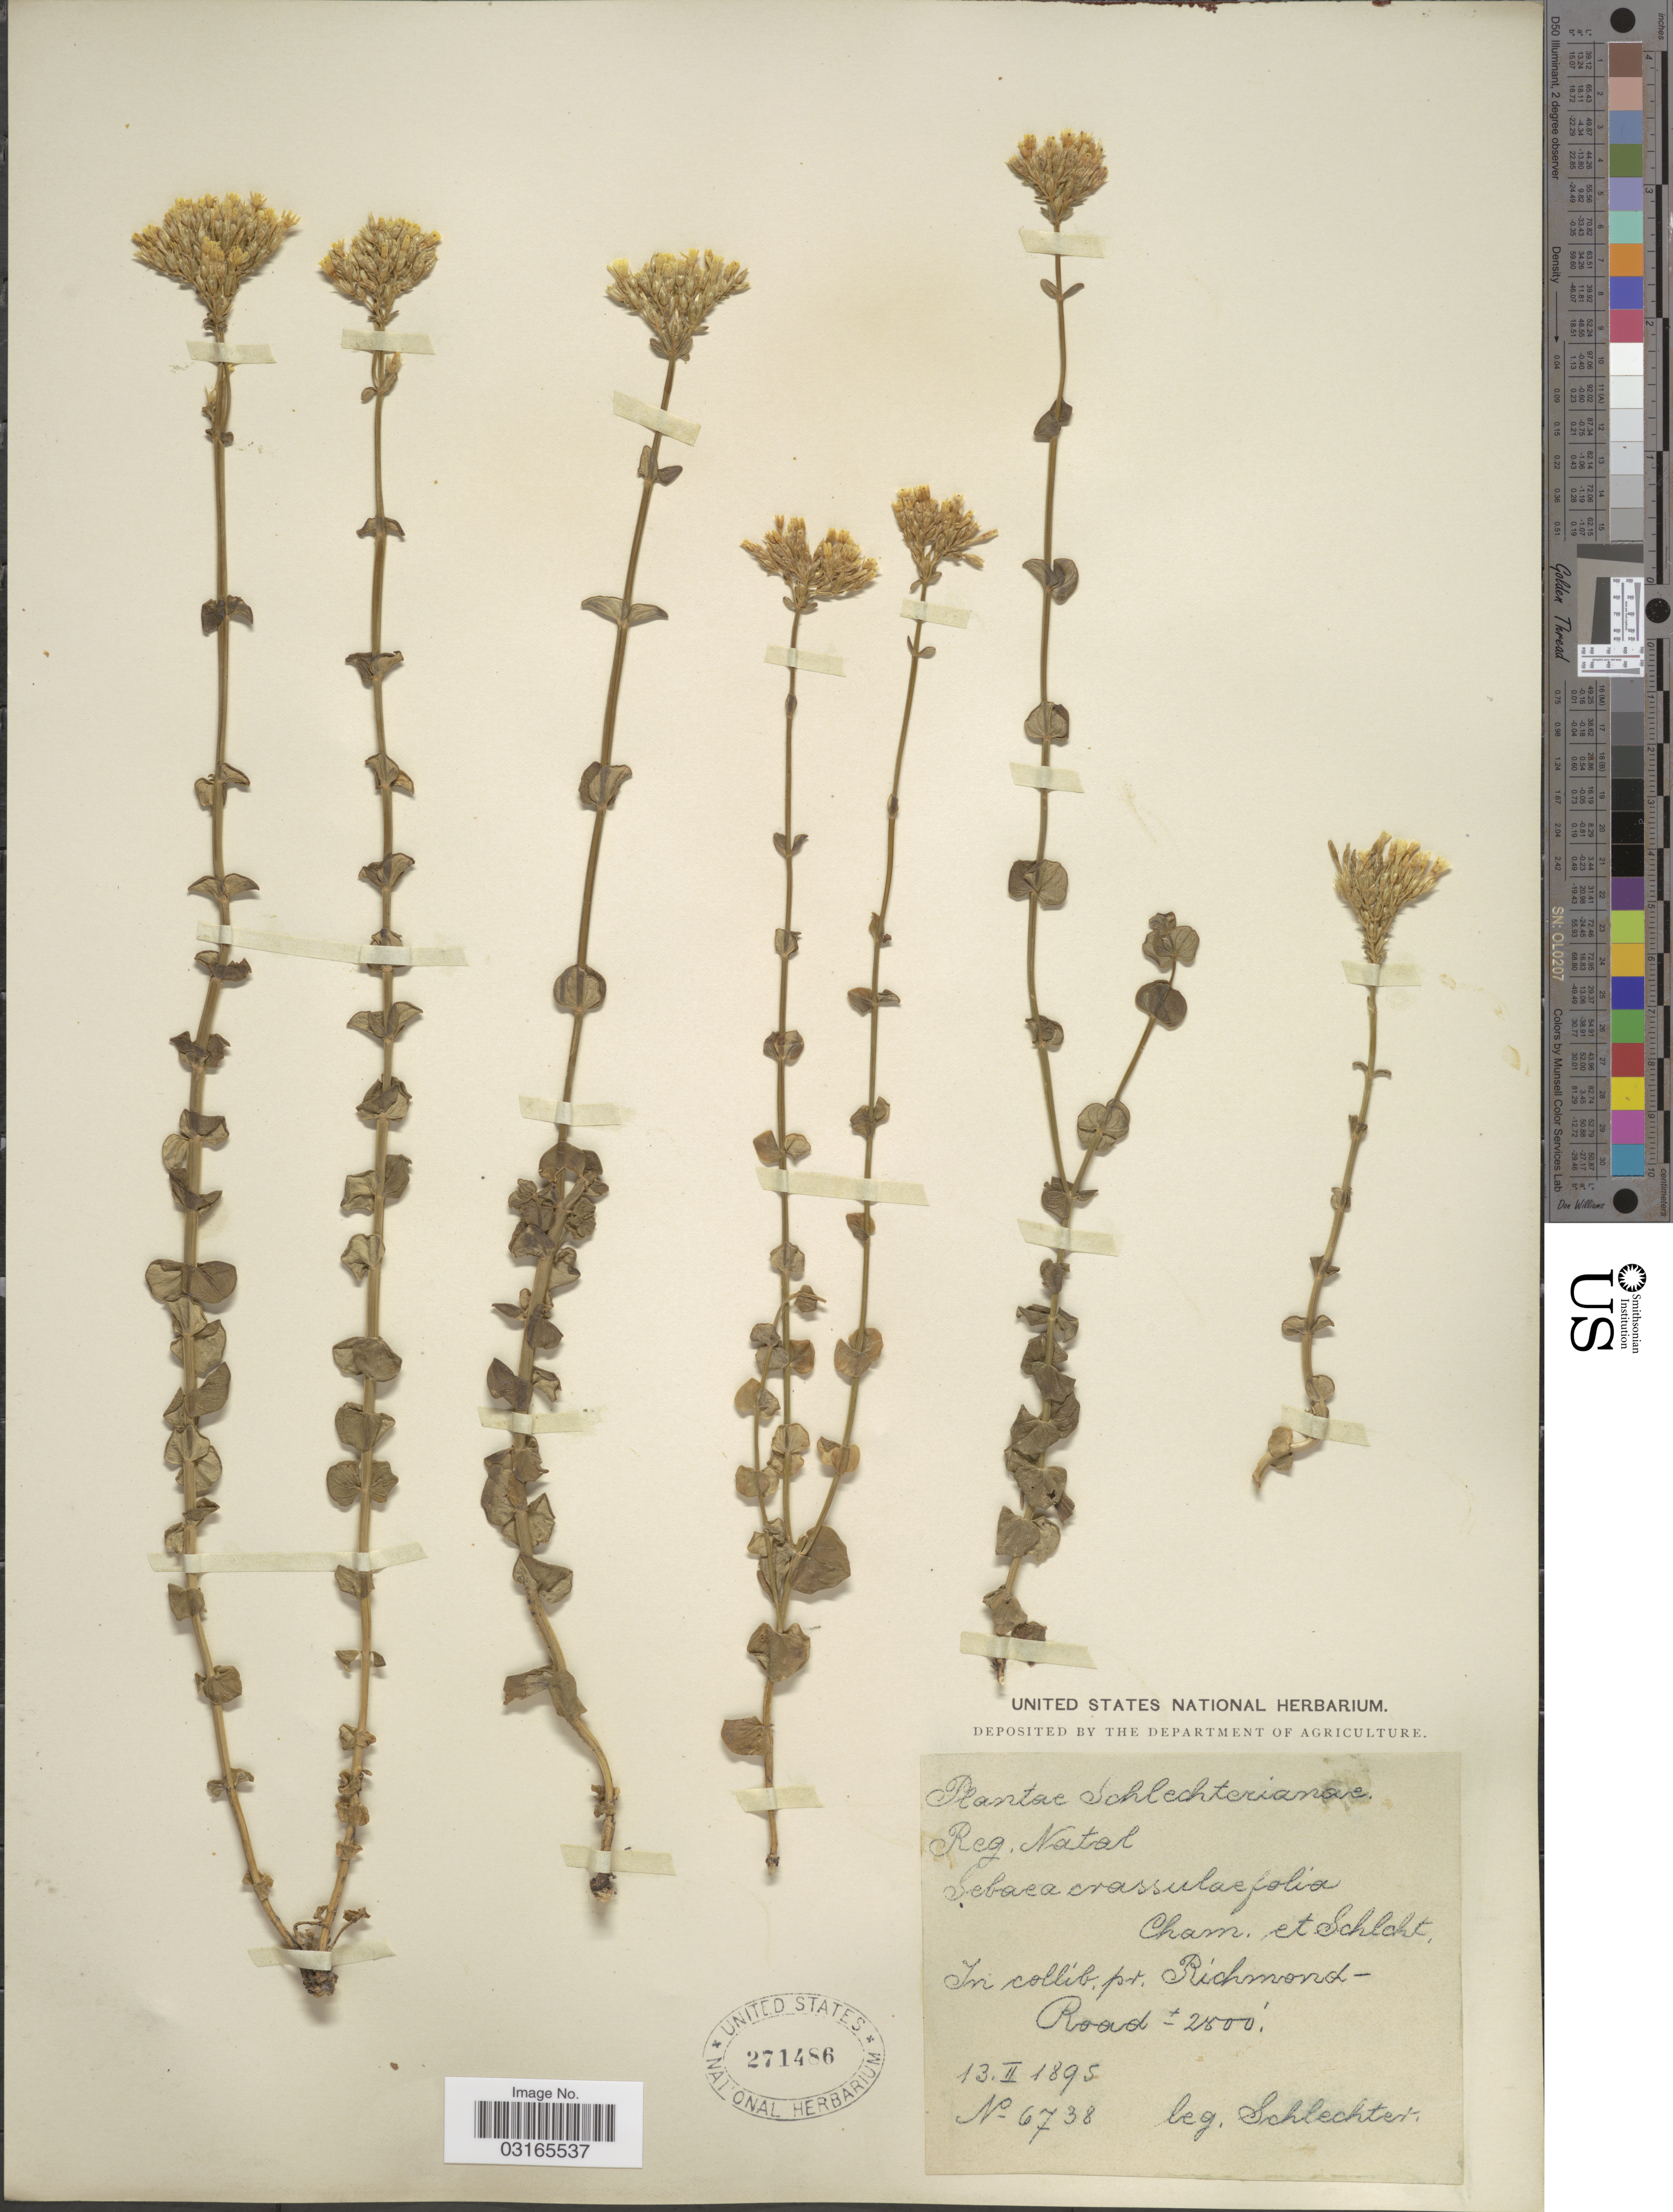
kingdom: Plantae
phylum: Tracheophyta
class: Magnoliopsida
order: Gentianales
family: Gentianaceae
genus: Sebaea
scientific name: Sebaea crassulifolia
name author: Cham. & Schltdl.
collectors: Schlechter, --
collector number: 6738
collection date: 1895-02-13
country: South Africa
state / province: KwaZulu-Natal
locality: Reg. Natal. In collib. pr. Richmond-Road.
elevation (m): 853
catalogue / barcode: US 271486